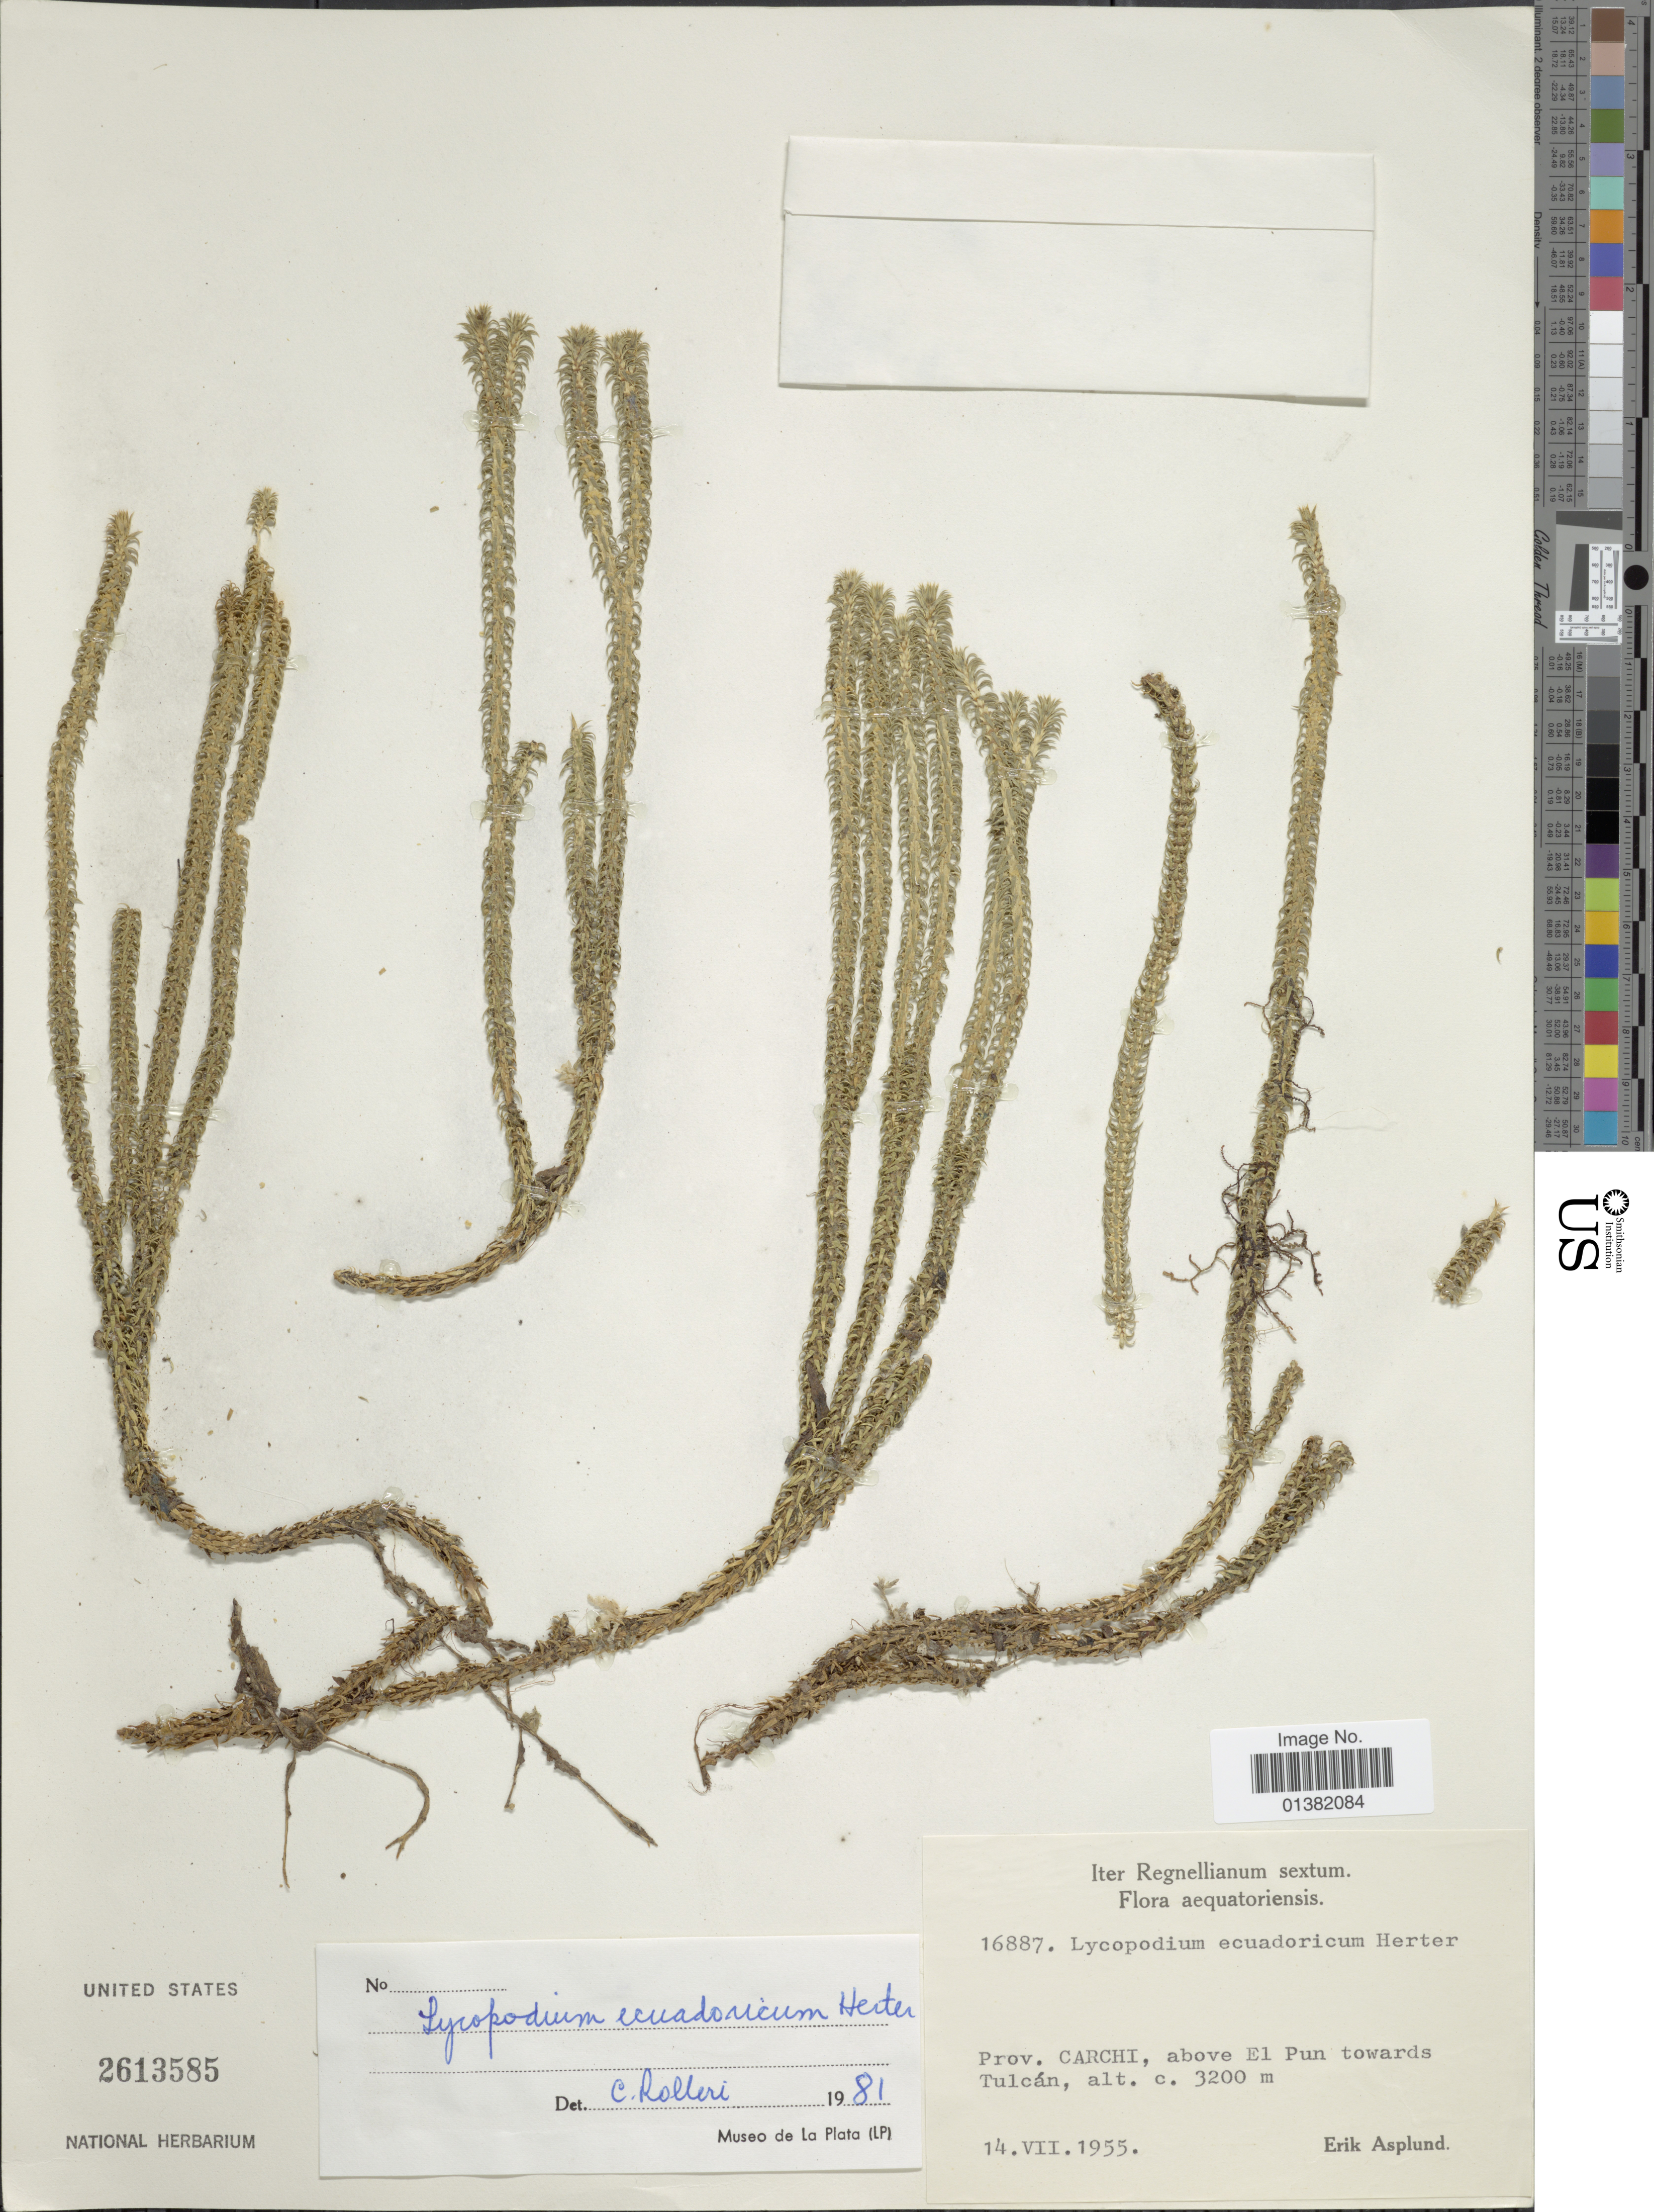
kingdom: Plantae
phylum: Tracheophyta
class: Lycopodiopsida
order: Lycopodiales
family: Lycopodiaceae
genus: Phlegmariurus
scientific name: Phlegmariurus eversus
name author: (Poir.) B. Øllg.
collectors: E. Asplund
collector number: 16887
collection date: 1955-07-14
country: Ecuador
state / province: Carchi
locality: Above El Pun towards Tulcán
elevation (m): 3200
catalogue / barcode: US 2613585